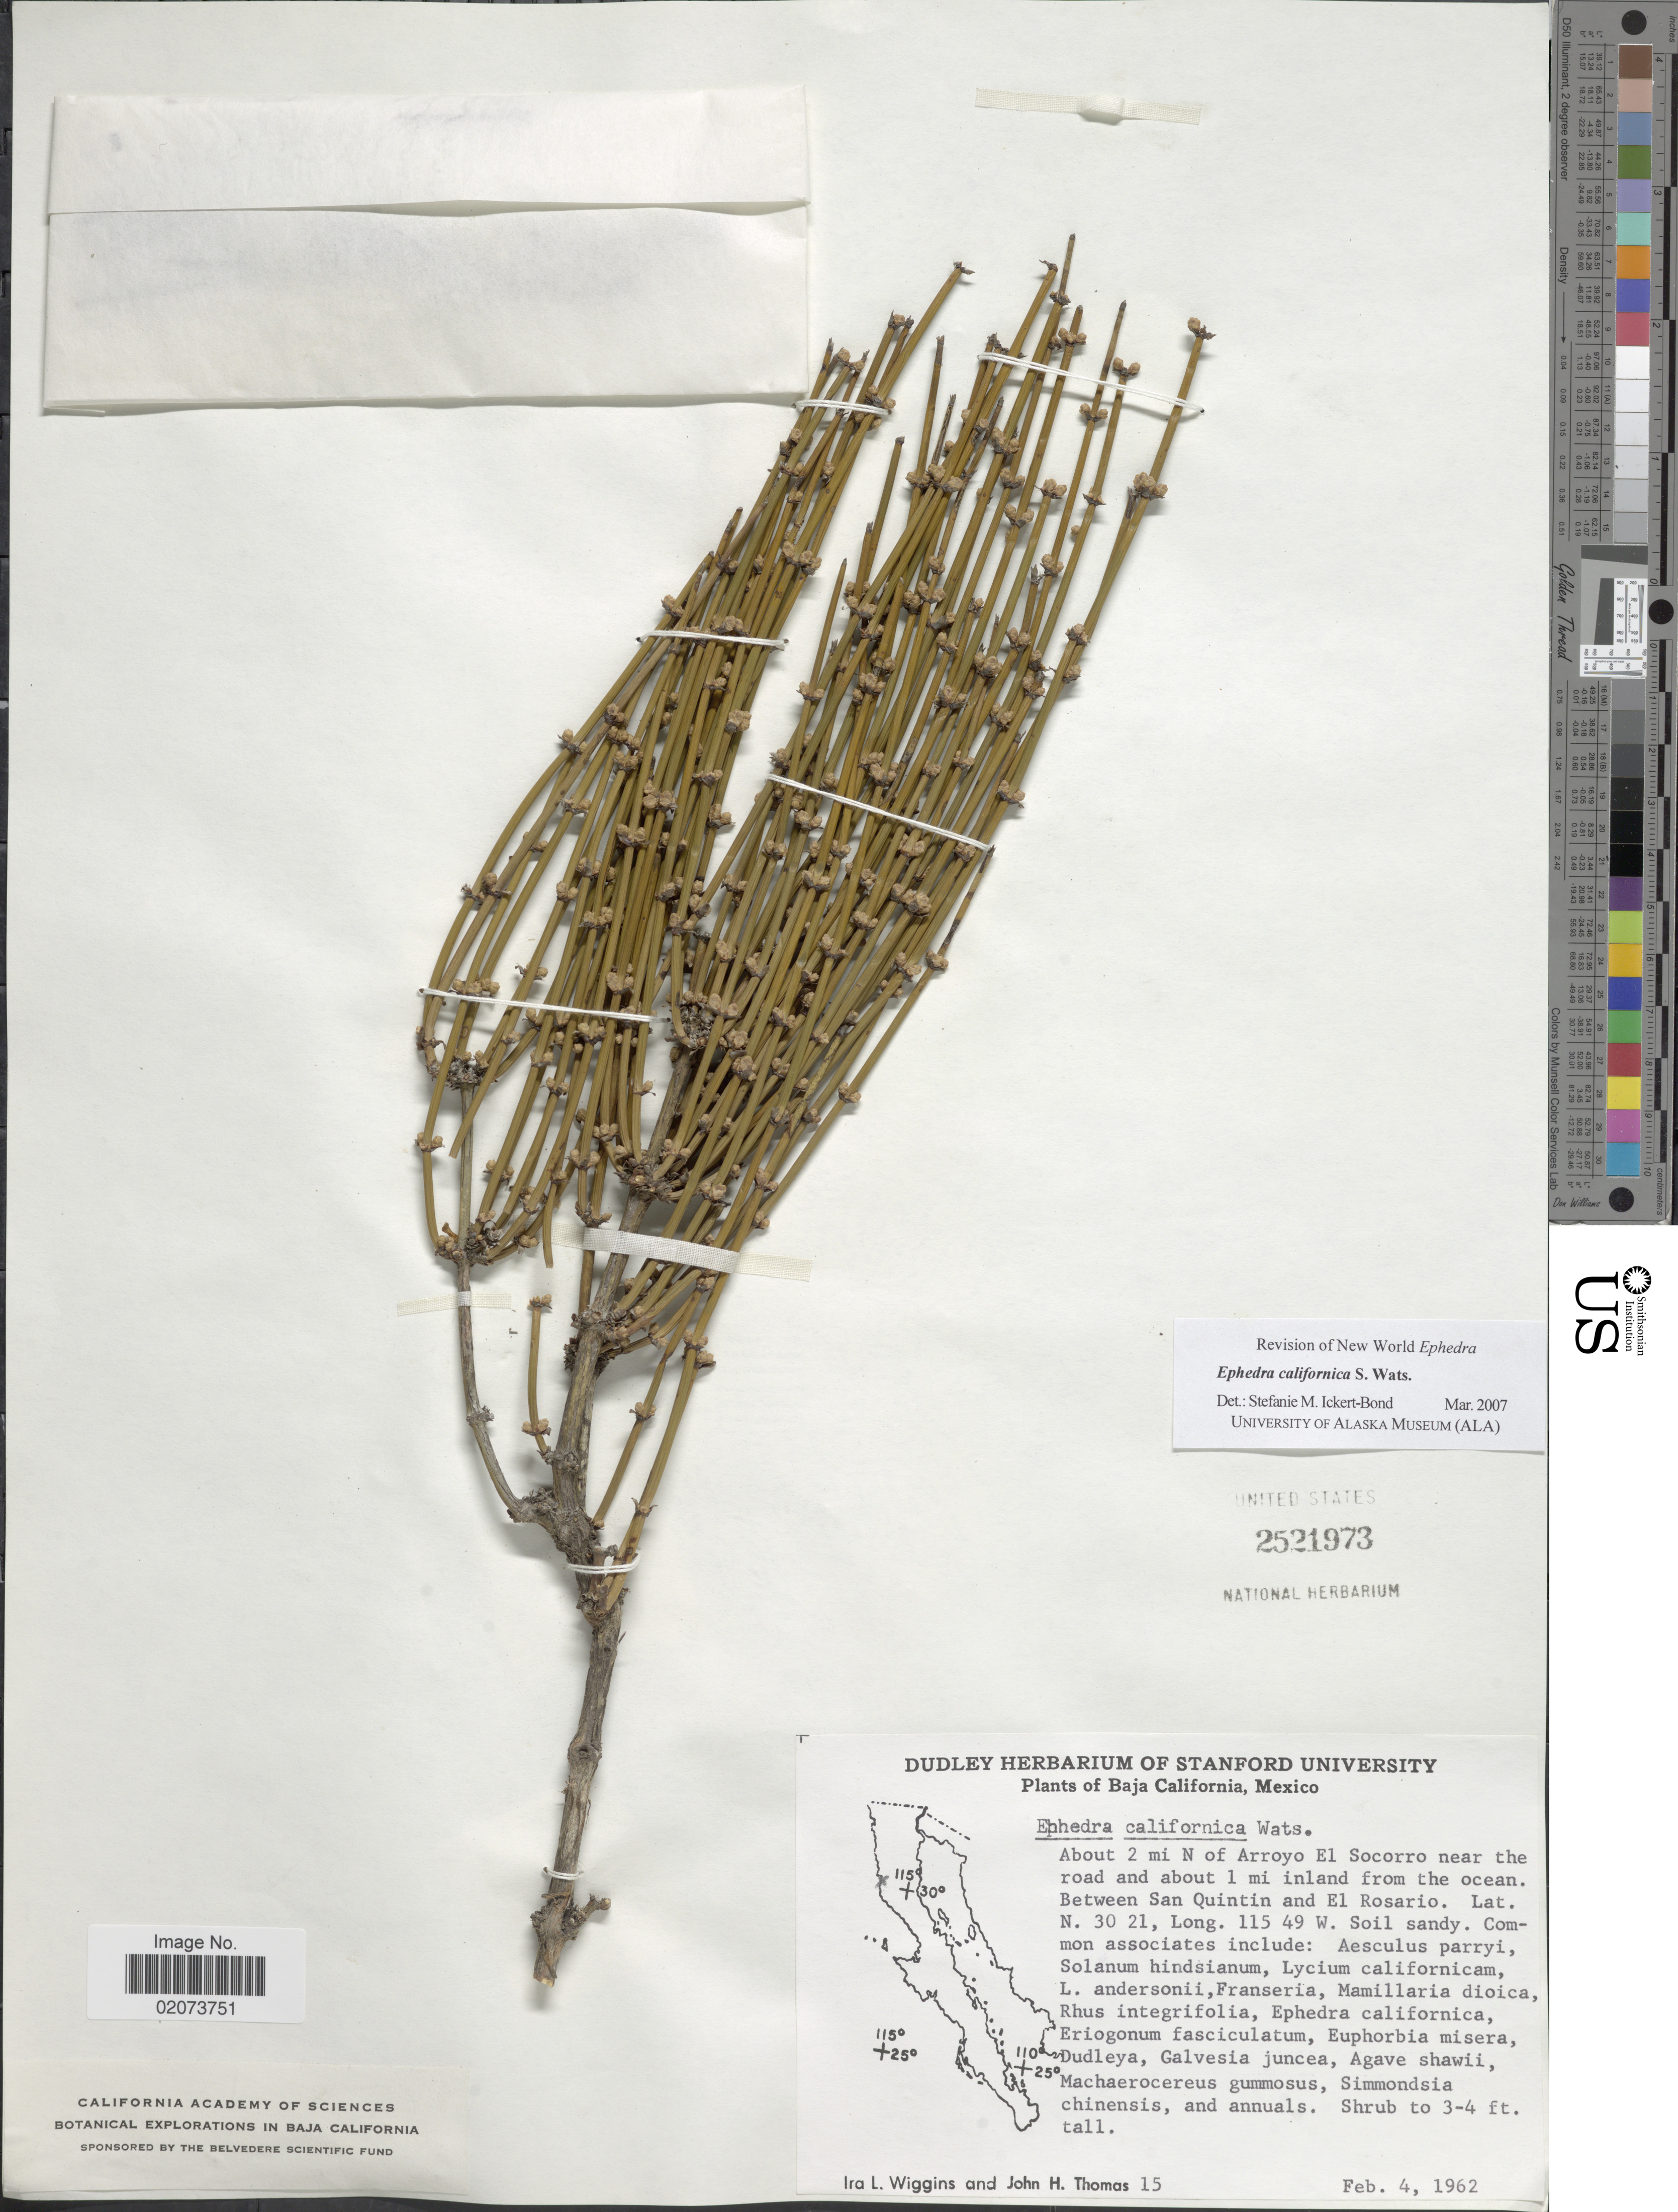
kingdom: Plantae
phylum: Tracheophyta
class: Gnetopsida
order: Ephedrales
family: Ephedraceae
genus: Ephedra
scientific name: Ephedra californica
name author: S. Watson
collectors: I. L. Wiggins & J. H. Thomas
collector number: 15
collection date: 1962-02-04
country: Mexico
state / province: Baja California Norte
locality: About 2 mi N of Arroyo El Socorro near the road and about 1 mi inland from the ocean. Between San Quintin and El Rosario.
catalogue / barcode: US 2521973